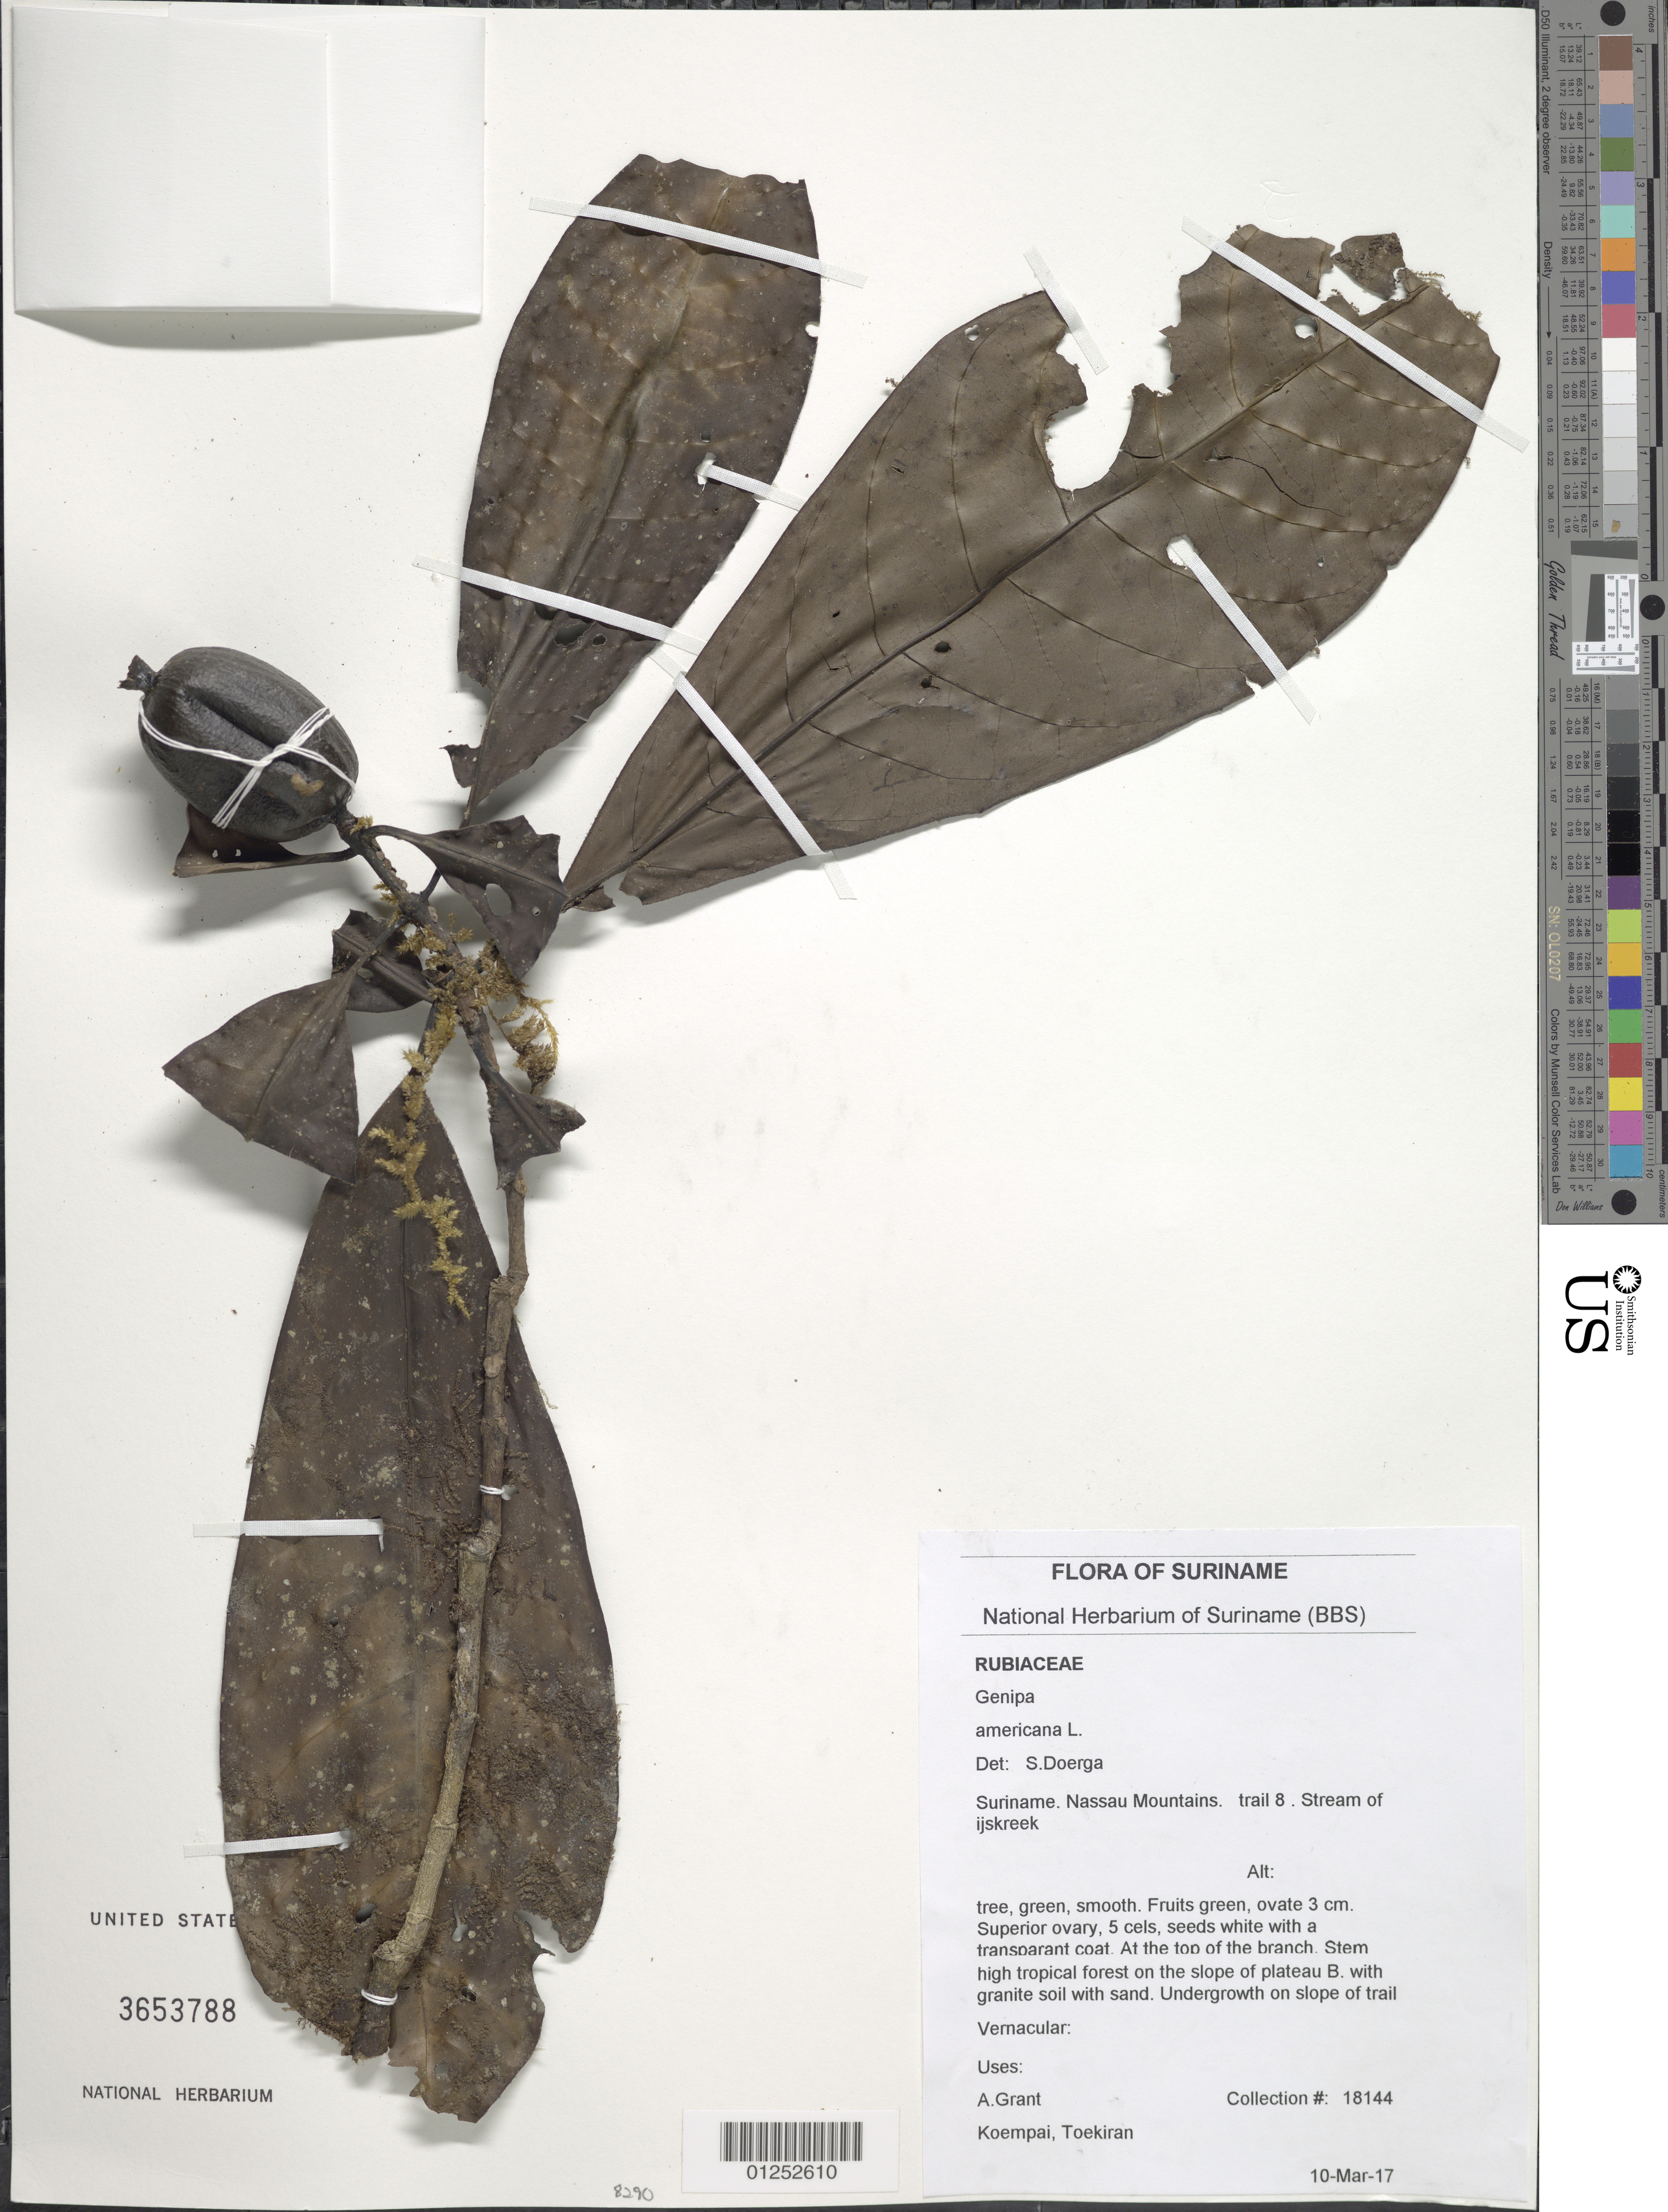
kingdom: Plantae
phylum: Tracheophyta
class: Magnoliopsida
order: Gentianales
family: Rubiaceae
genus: Genipa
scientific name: Genipa americana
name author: L.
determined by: Doerga, S.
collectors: A. Grant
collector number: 18144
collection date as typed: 10-Mar-17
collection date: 2010-03-17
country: Suriname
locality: Nassau Mountains. trail 8. Stream of ijskreek. Slope of plateau B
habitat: High tropical forest on the slope of plateau B. With granite soil with sand. Undergrwoth on slope of trail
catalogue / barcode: US 3653788